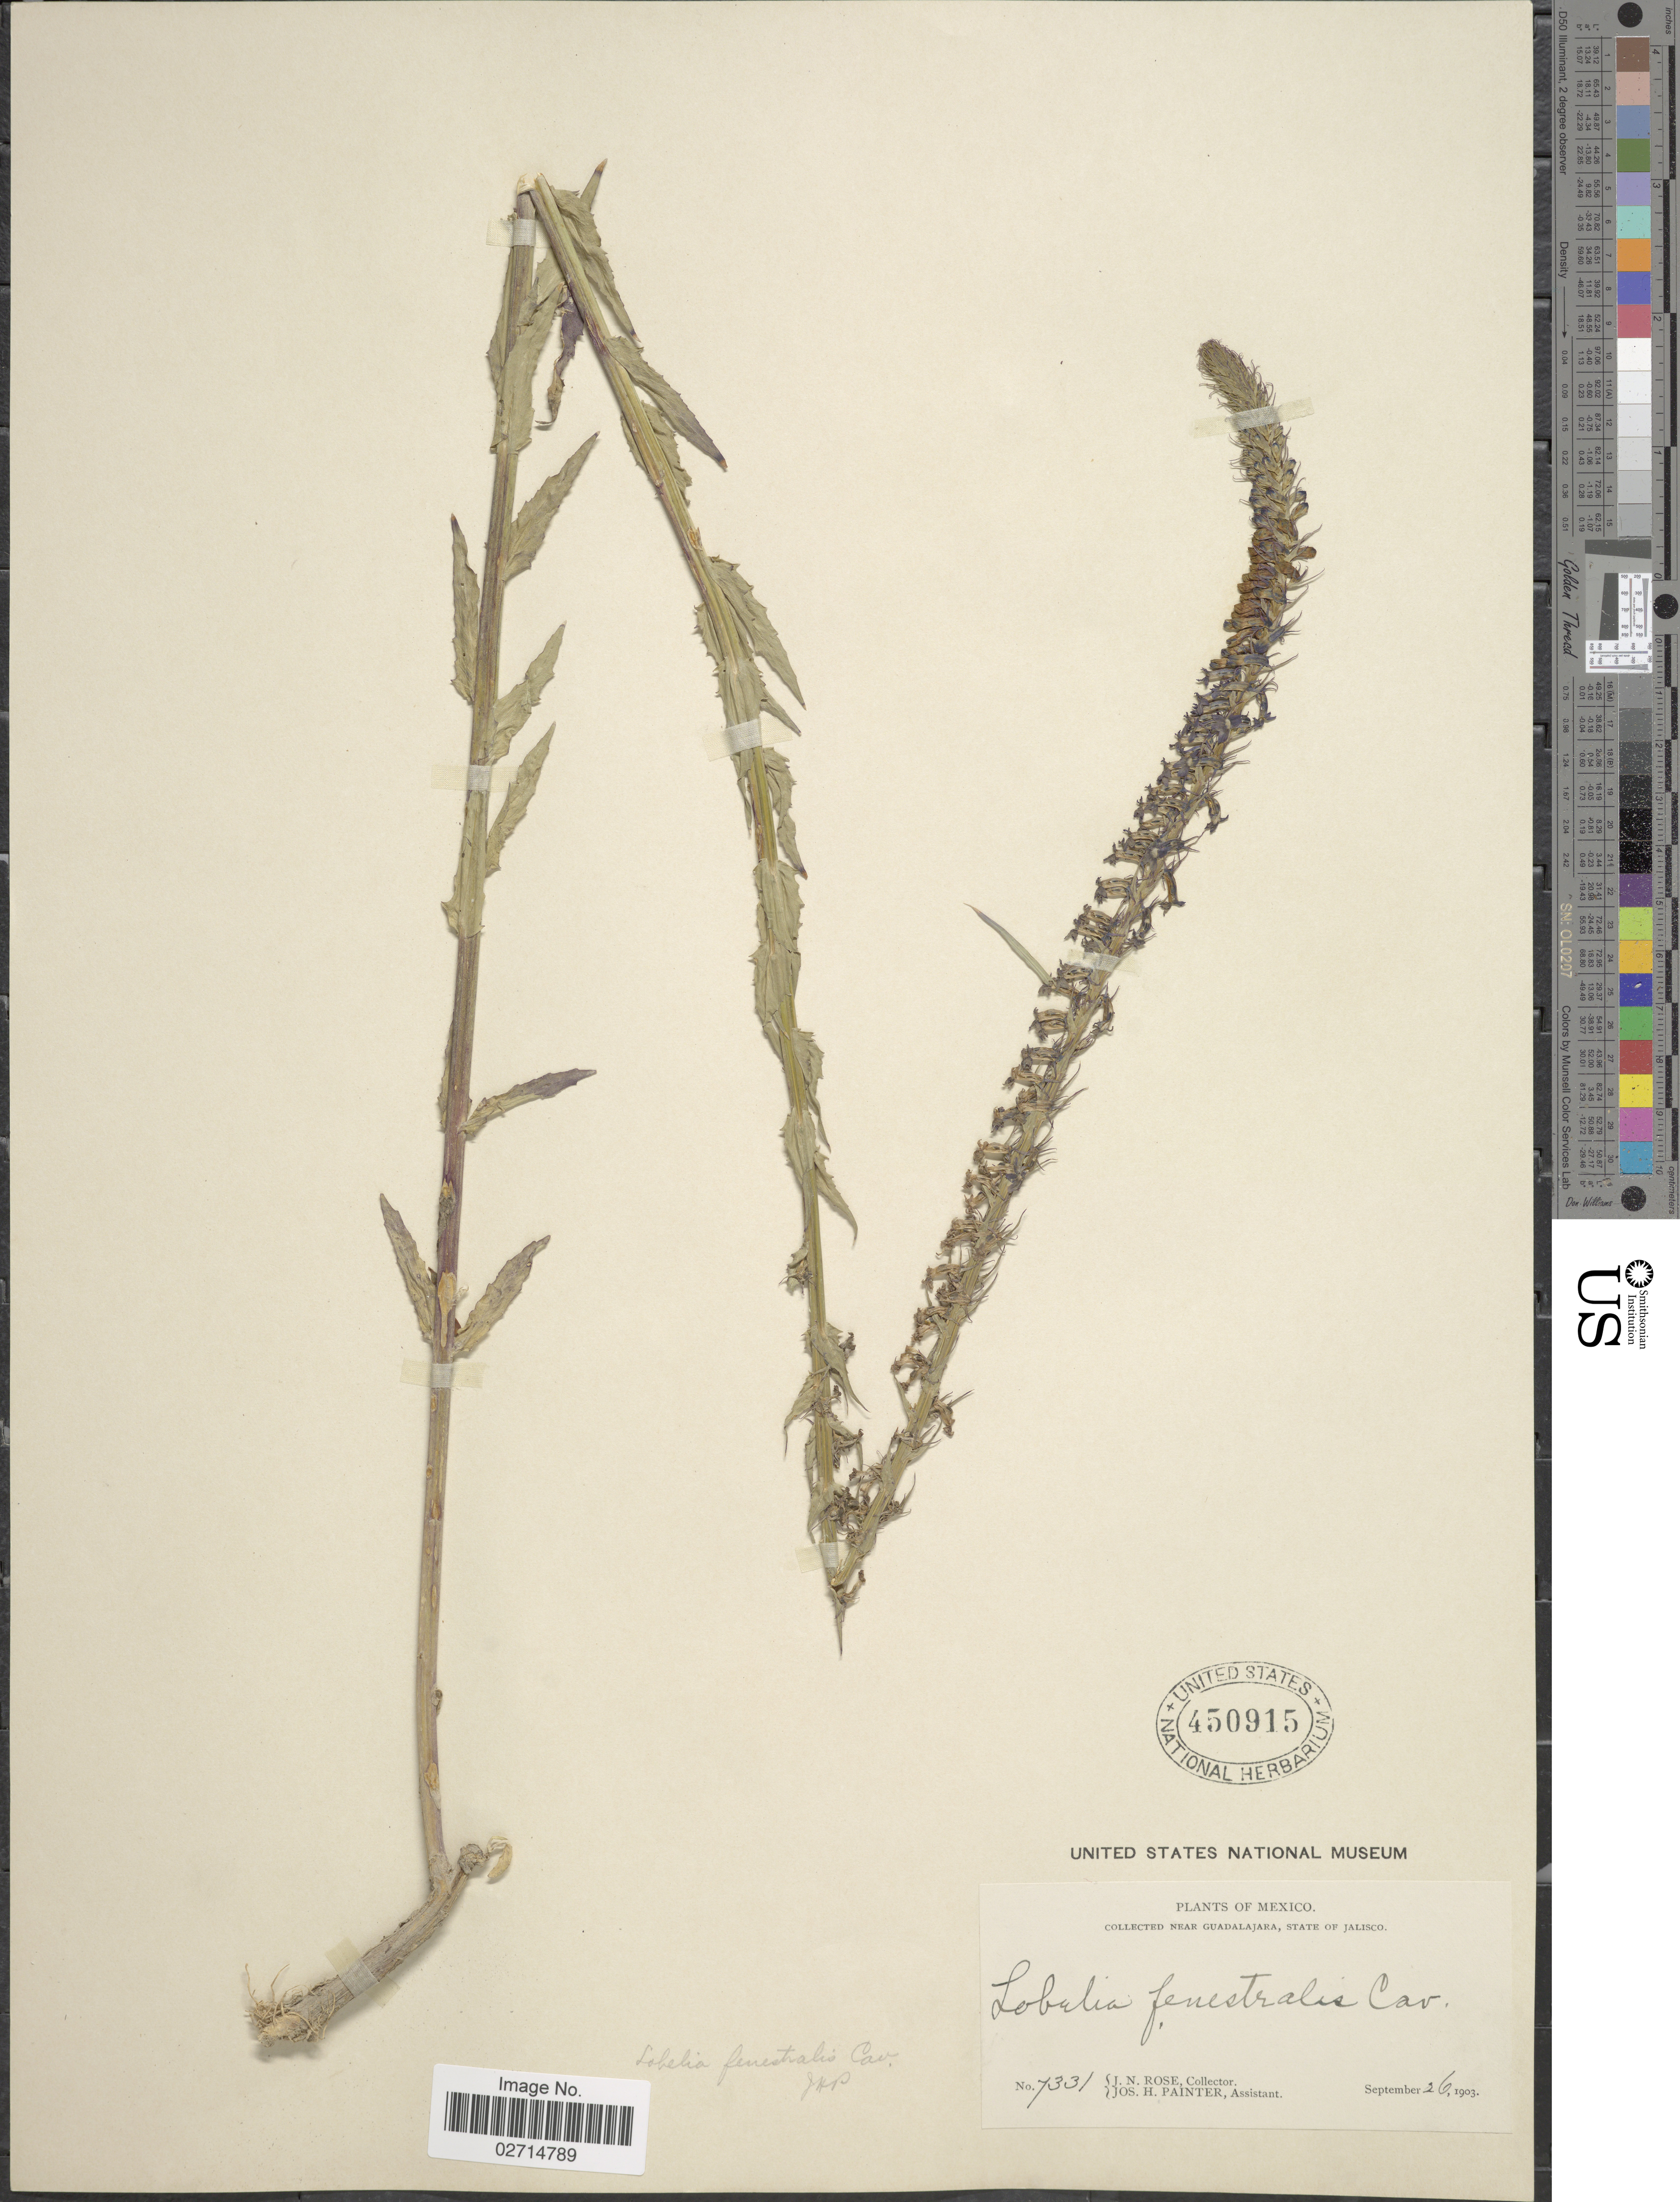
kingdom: Plantae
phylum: Tracheophyta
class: Magnoliopsida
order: Asterales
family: Campanulaceae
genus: Lobelia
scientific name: Lobelia fenestralis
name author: Cav.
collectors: J. N. Rose & J. H. Painter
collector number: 7331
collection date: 1903-09-26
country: Mexico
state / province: Jalisco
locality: Near Guadalajara.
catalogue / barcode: US 450915